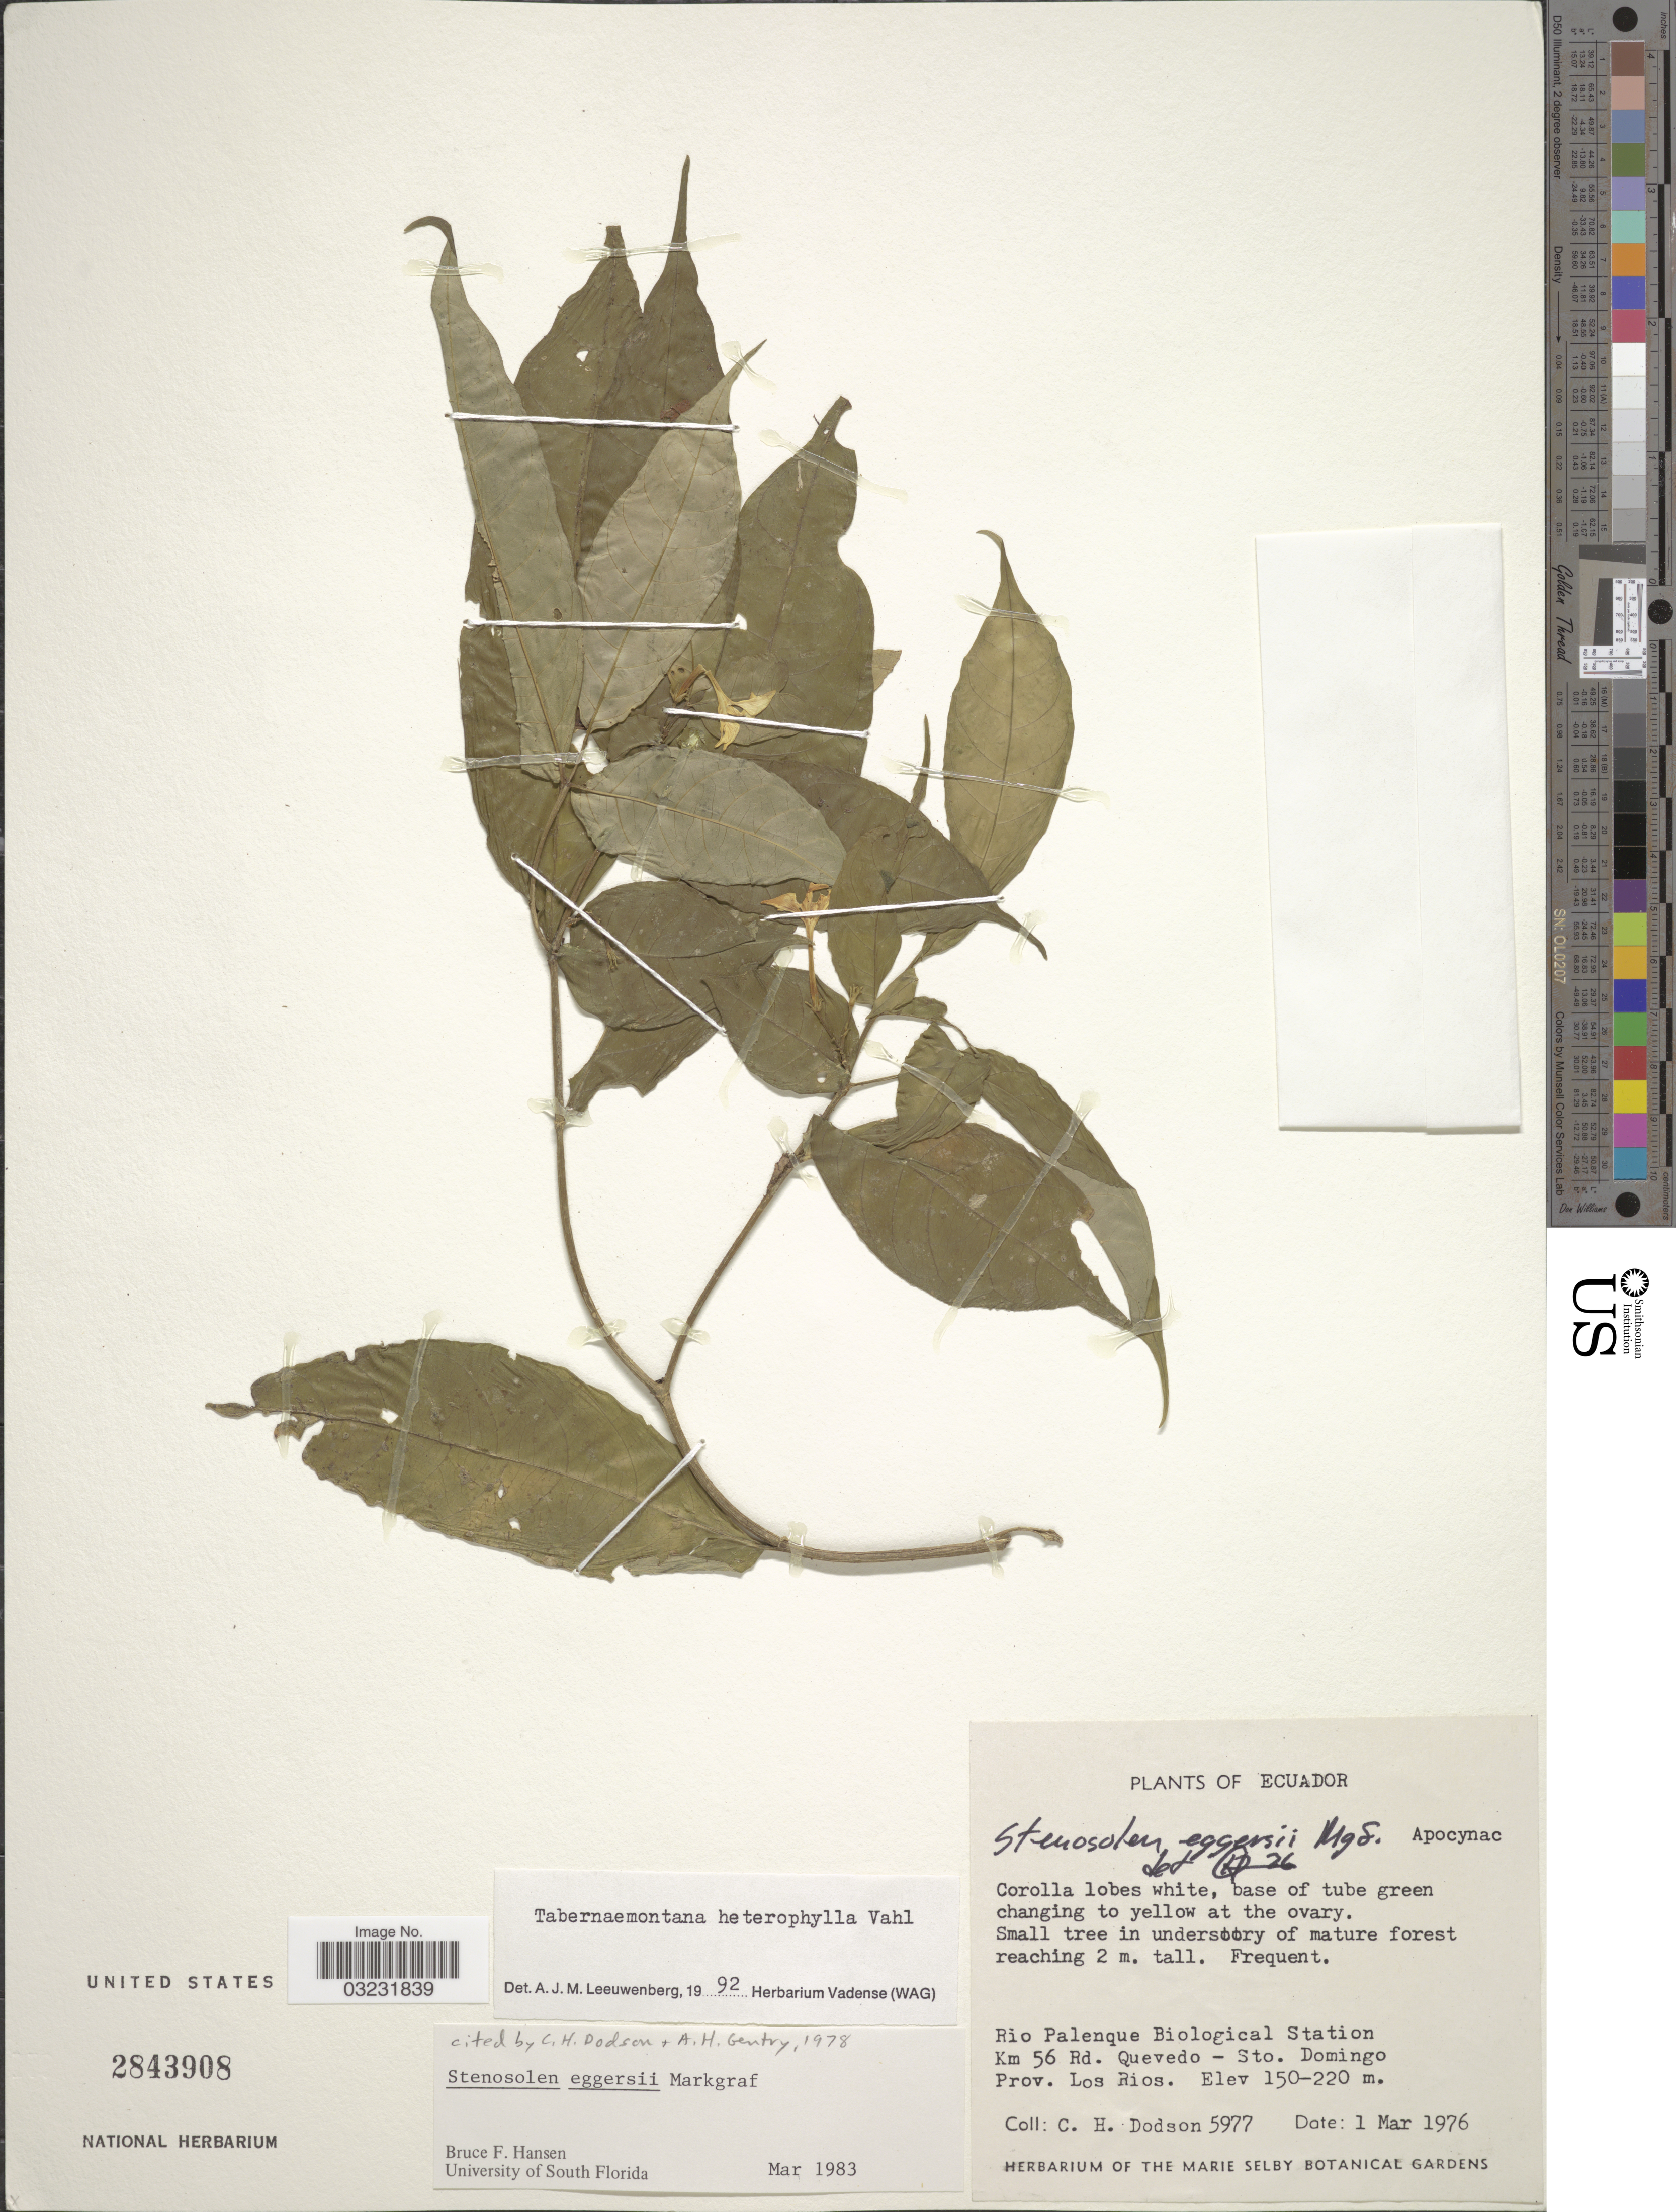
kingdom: Plantae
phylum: Tracheophyta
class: Magnoliopsida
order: Gentianales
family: Apocynaceae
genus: Tabernaemontana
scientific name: Tabernaemontana heterophylla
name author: Vahl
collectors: C. H. Dodson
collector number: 5977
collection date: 1976-03-01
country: Ecuador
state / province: Los Ríos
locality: Rio Palenque Biological Station Km 56 Rd. Quevedo - Sto. Domingo. Prov. Los Rios.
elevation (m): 150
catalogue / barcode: US 2843908